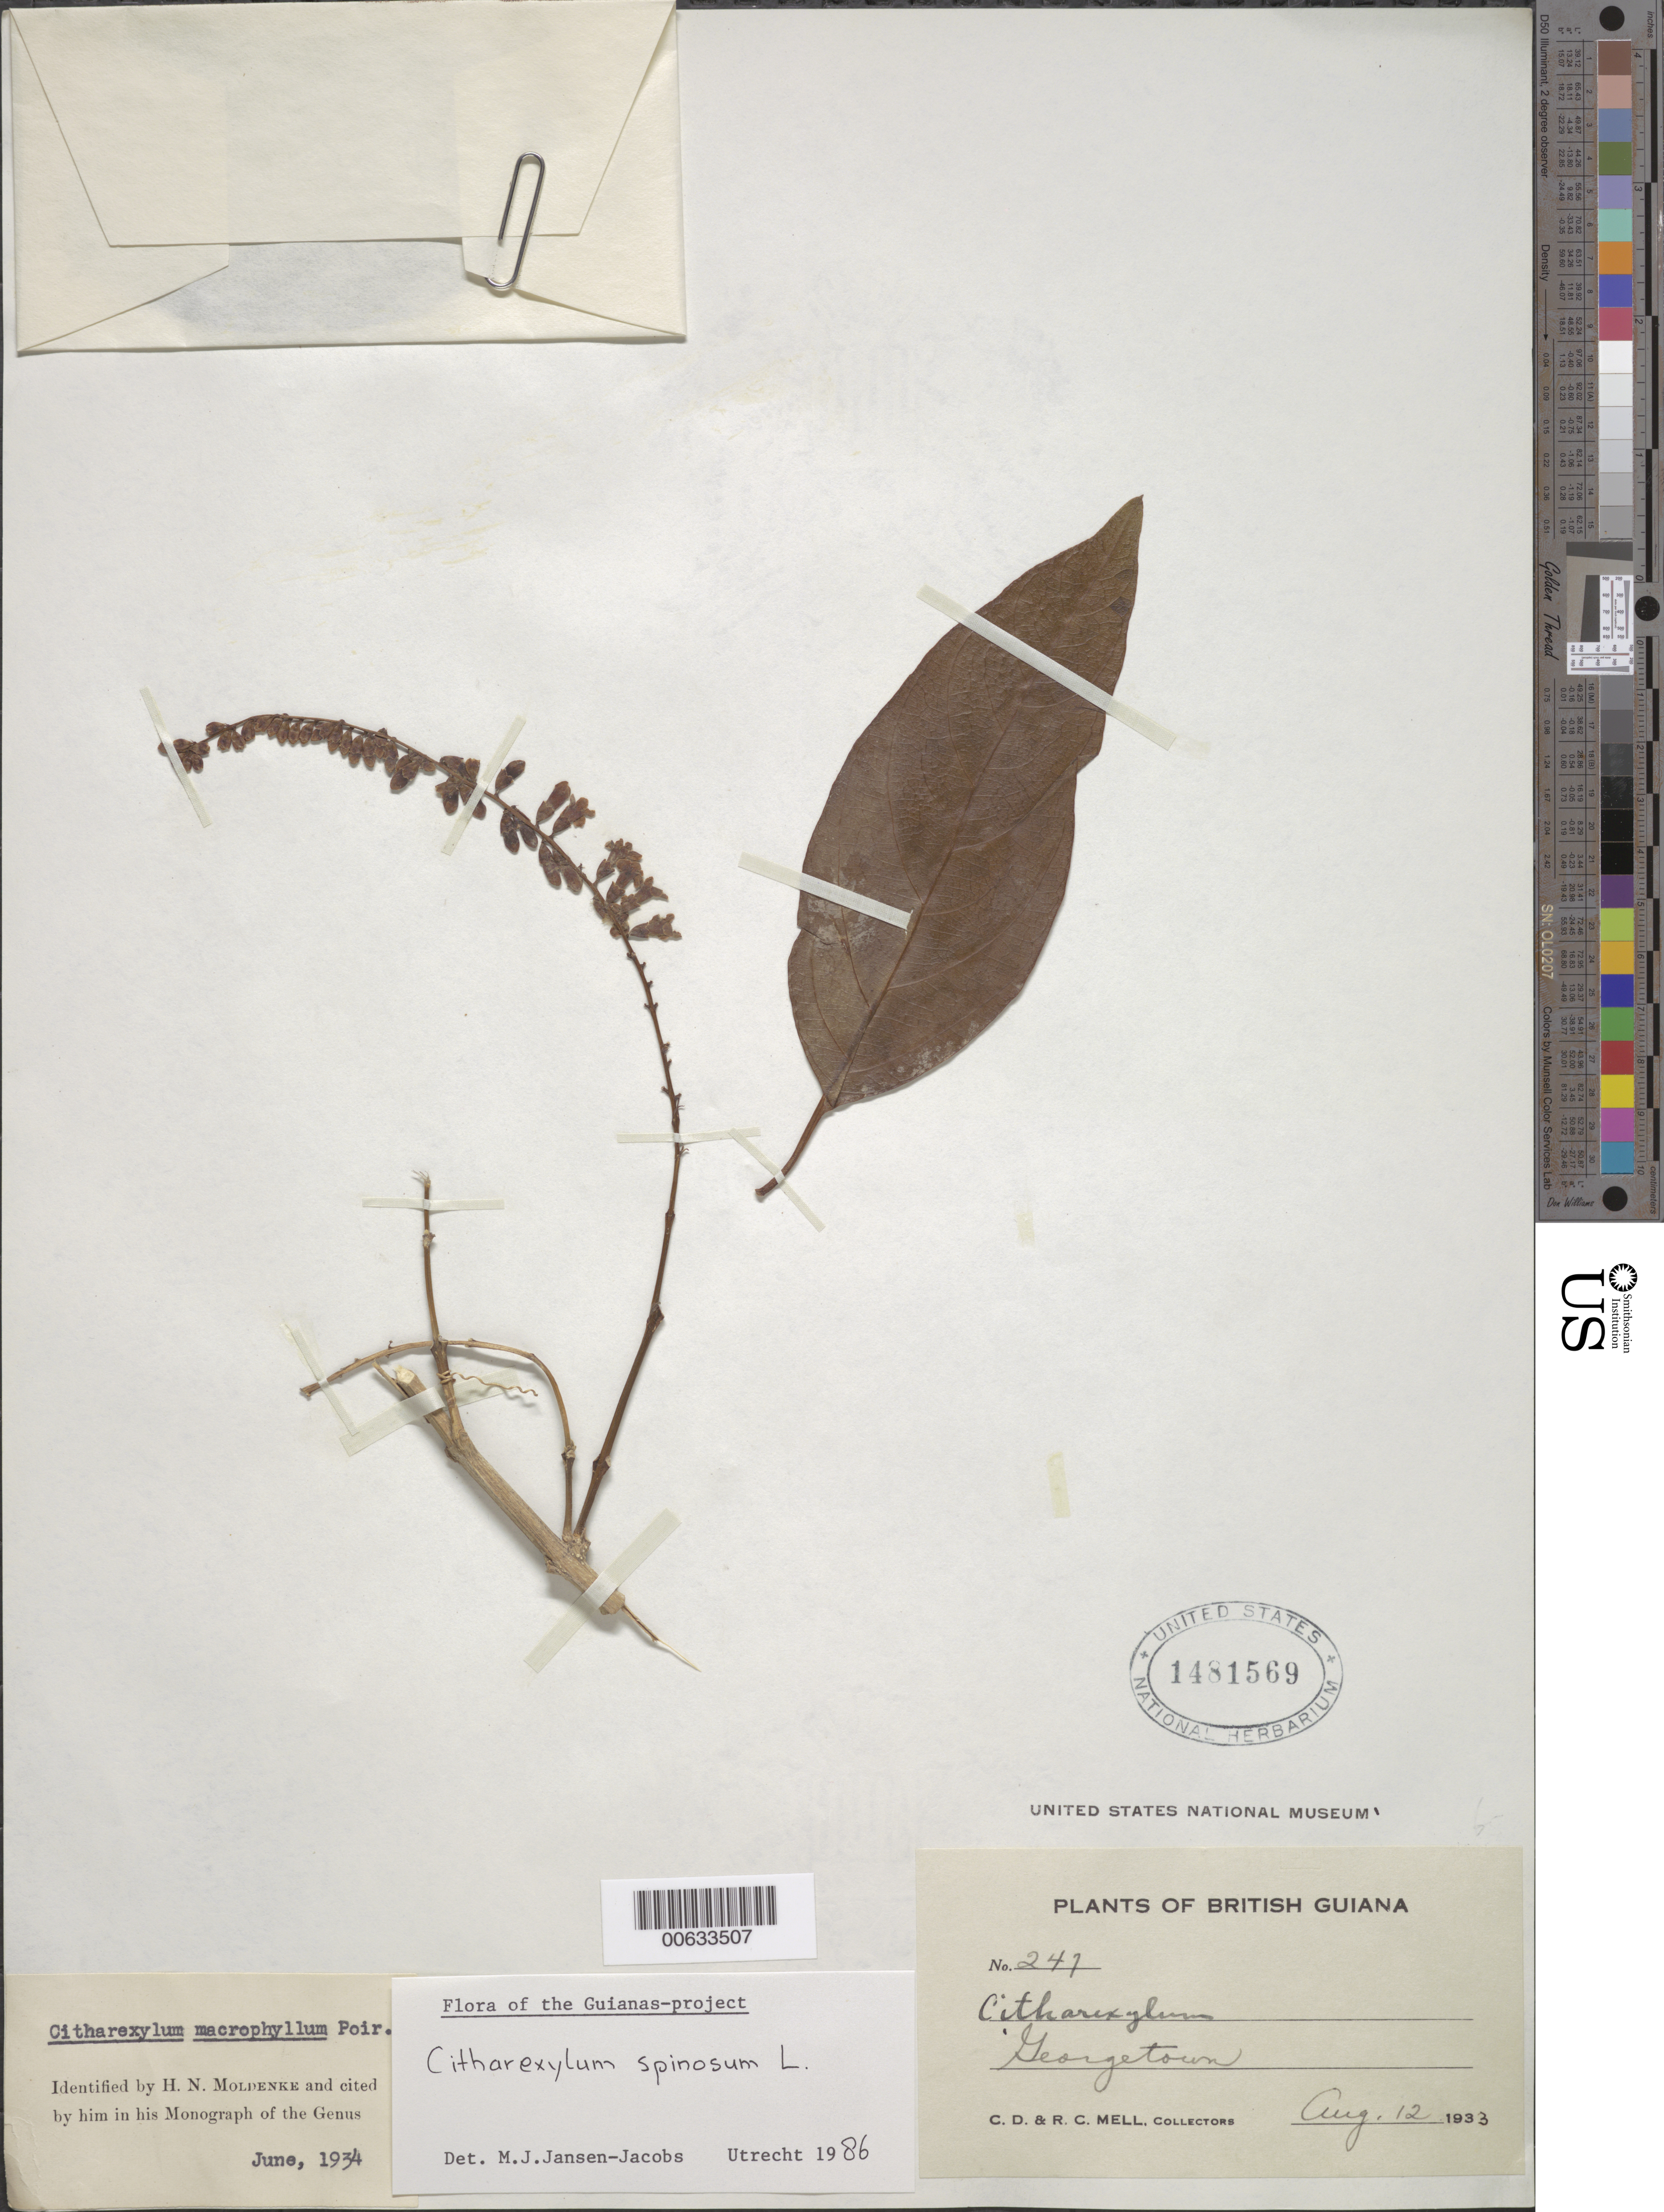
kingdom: Plantae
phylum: Tracheophyta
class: Magnoliopsida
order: Lamiales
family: Verbenaceae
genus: Citharexylum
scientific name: Citharexylum spinosum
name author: L.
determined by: Jansen-Jacobs, M. J., (U), Nationaal Herbarium Nederland, Utrecht University branch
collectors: C. D. Mell & R. Mell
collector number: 247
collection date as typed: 12-Aug-33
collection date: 1933-08-12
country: Guyana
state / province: Demerara-Mahaica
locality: Georgetown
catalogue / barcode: US 1481569